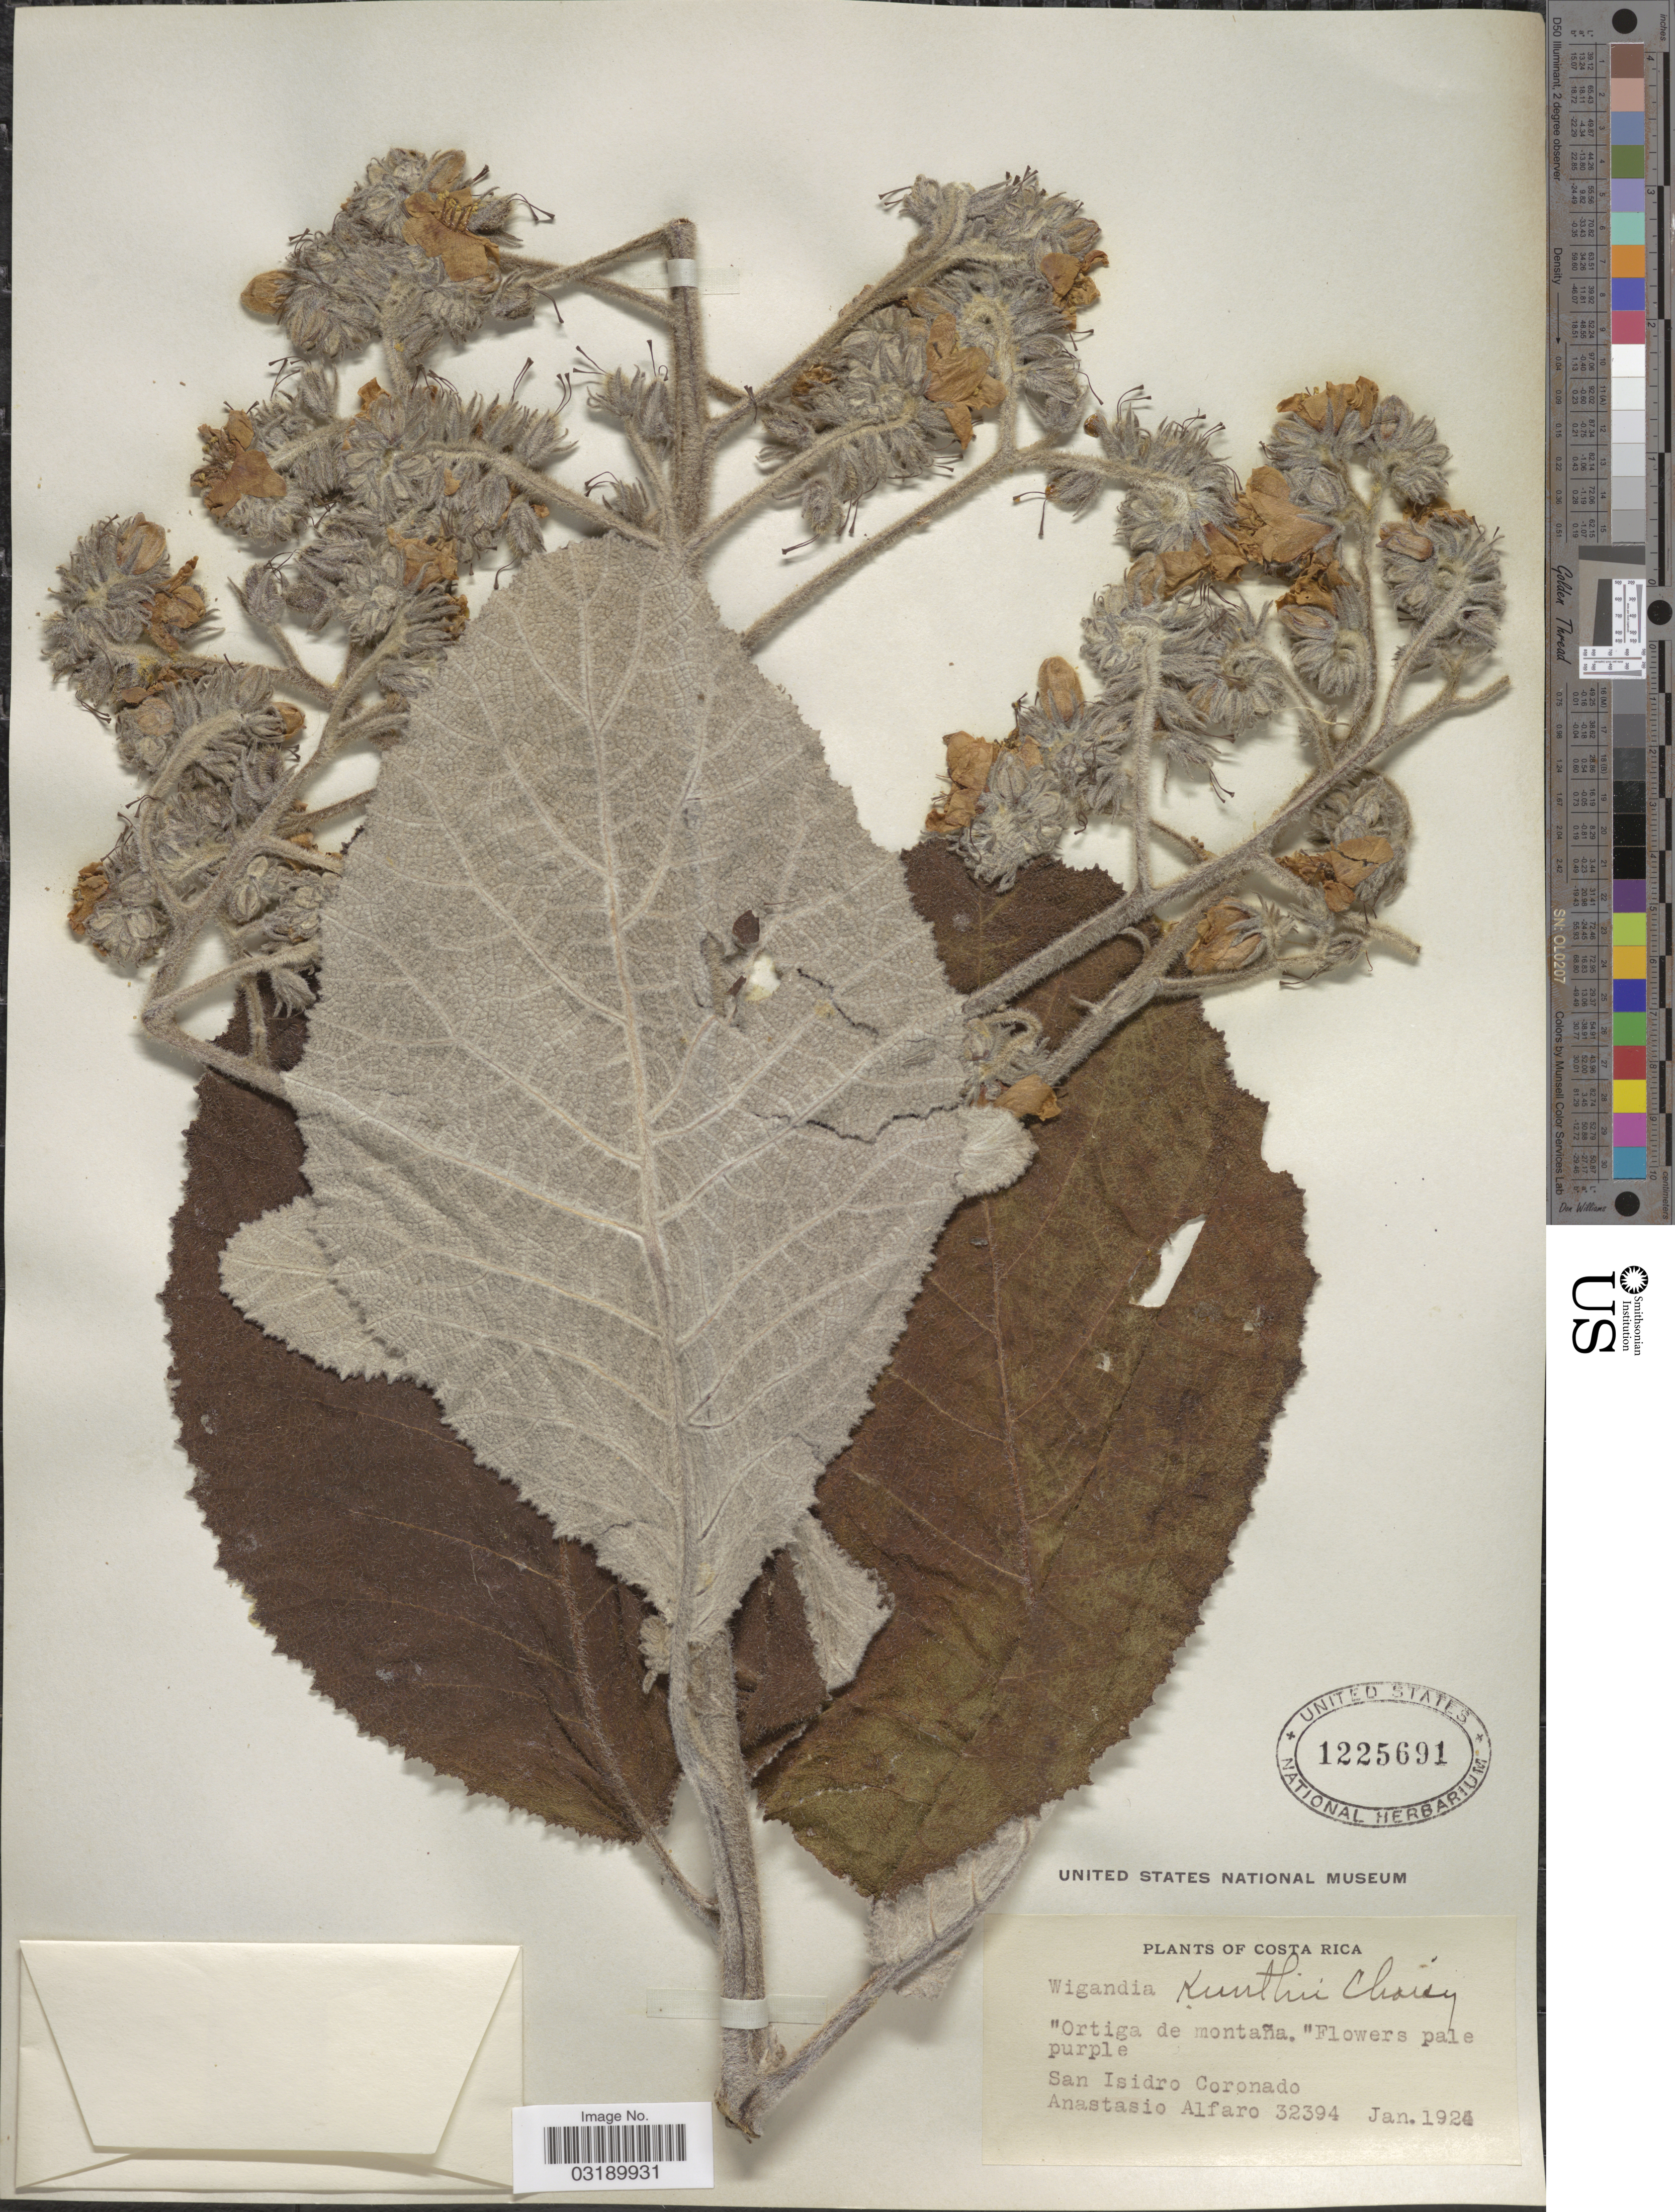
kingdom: Plantae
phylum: Tracheophyta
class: Magnoliopsida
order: Boraginales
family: Namaceae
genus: Wigandia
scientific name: Wigandia kunthii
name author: Choisy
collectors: A. Alfaro Gonzalez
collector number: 32394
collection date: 1924-01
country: Costa Rica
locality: San Isidro Coronado.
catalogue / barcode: US 1225691